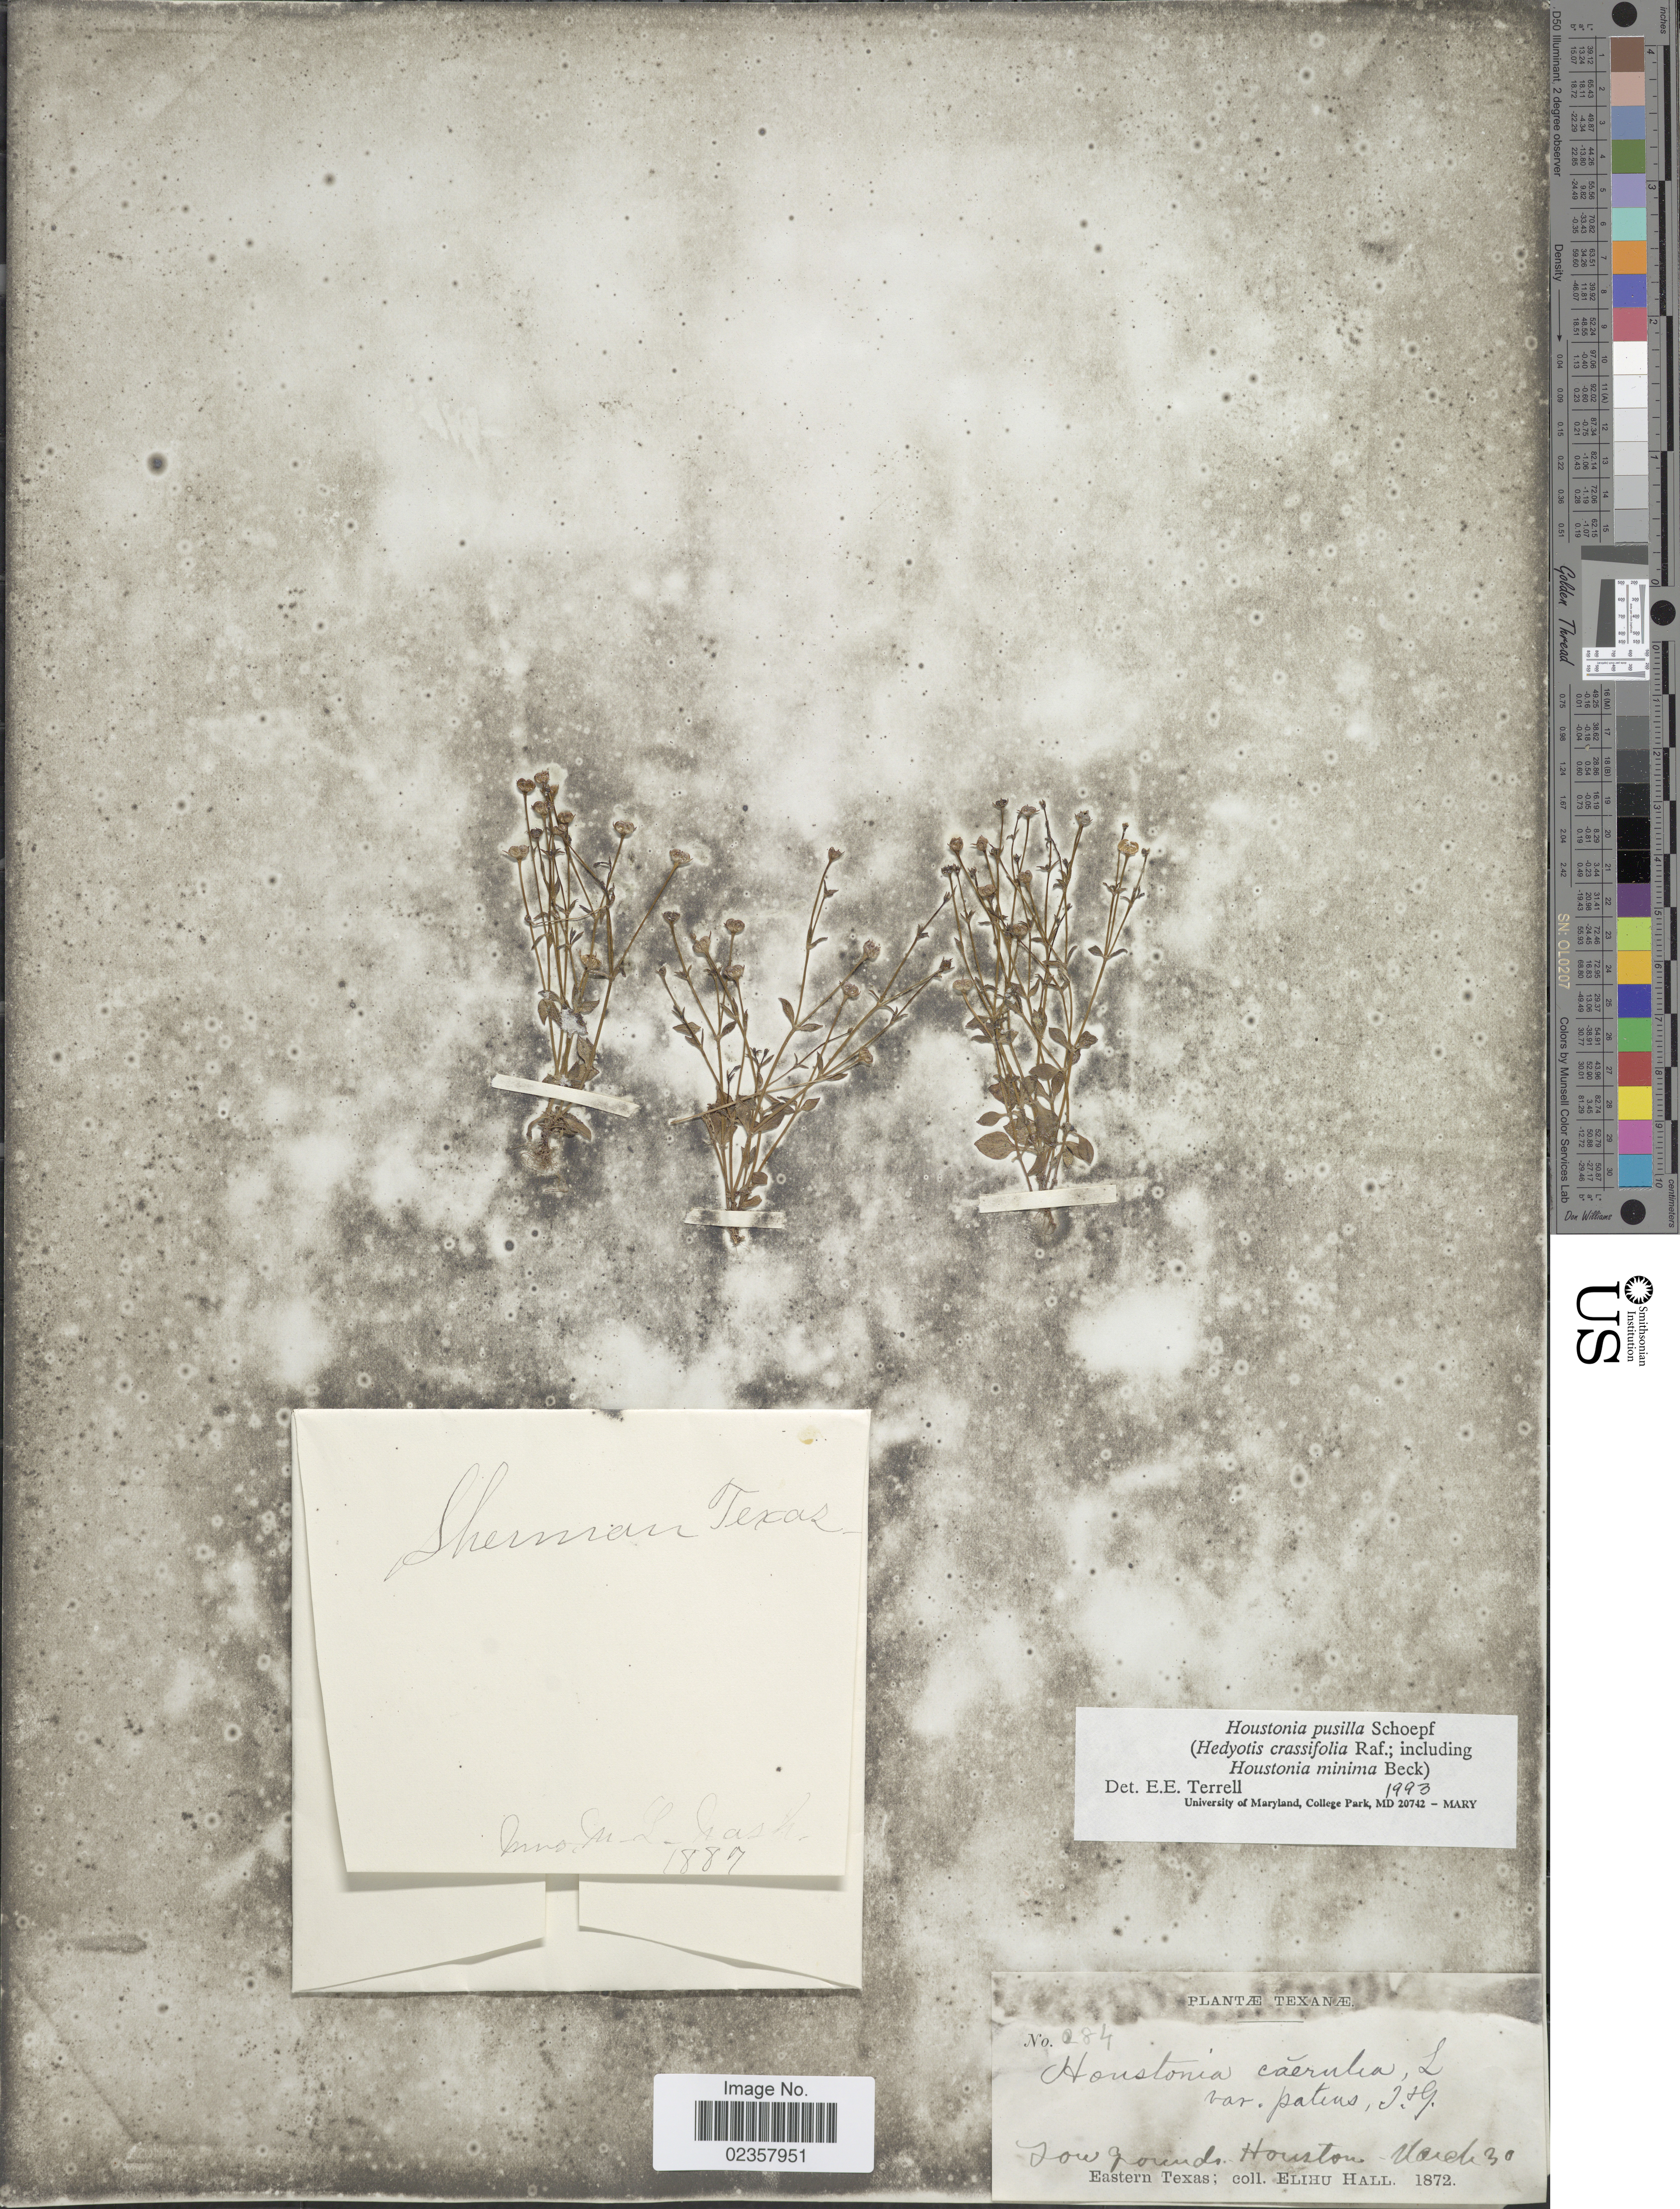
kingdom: Plantae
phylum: Tracheophyta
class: Magnoliopsida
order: Gentianales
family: Rubiaceae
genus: Houstonia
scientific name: Houstonia pusilla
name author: Schoepf.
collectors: E. Hall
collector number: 284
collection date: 1872-03-30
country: United States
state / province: Texas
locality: Eastern Texas. Low grounds Houston.